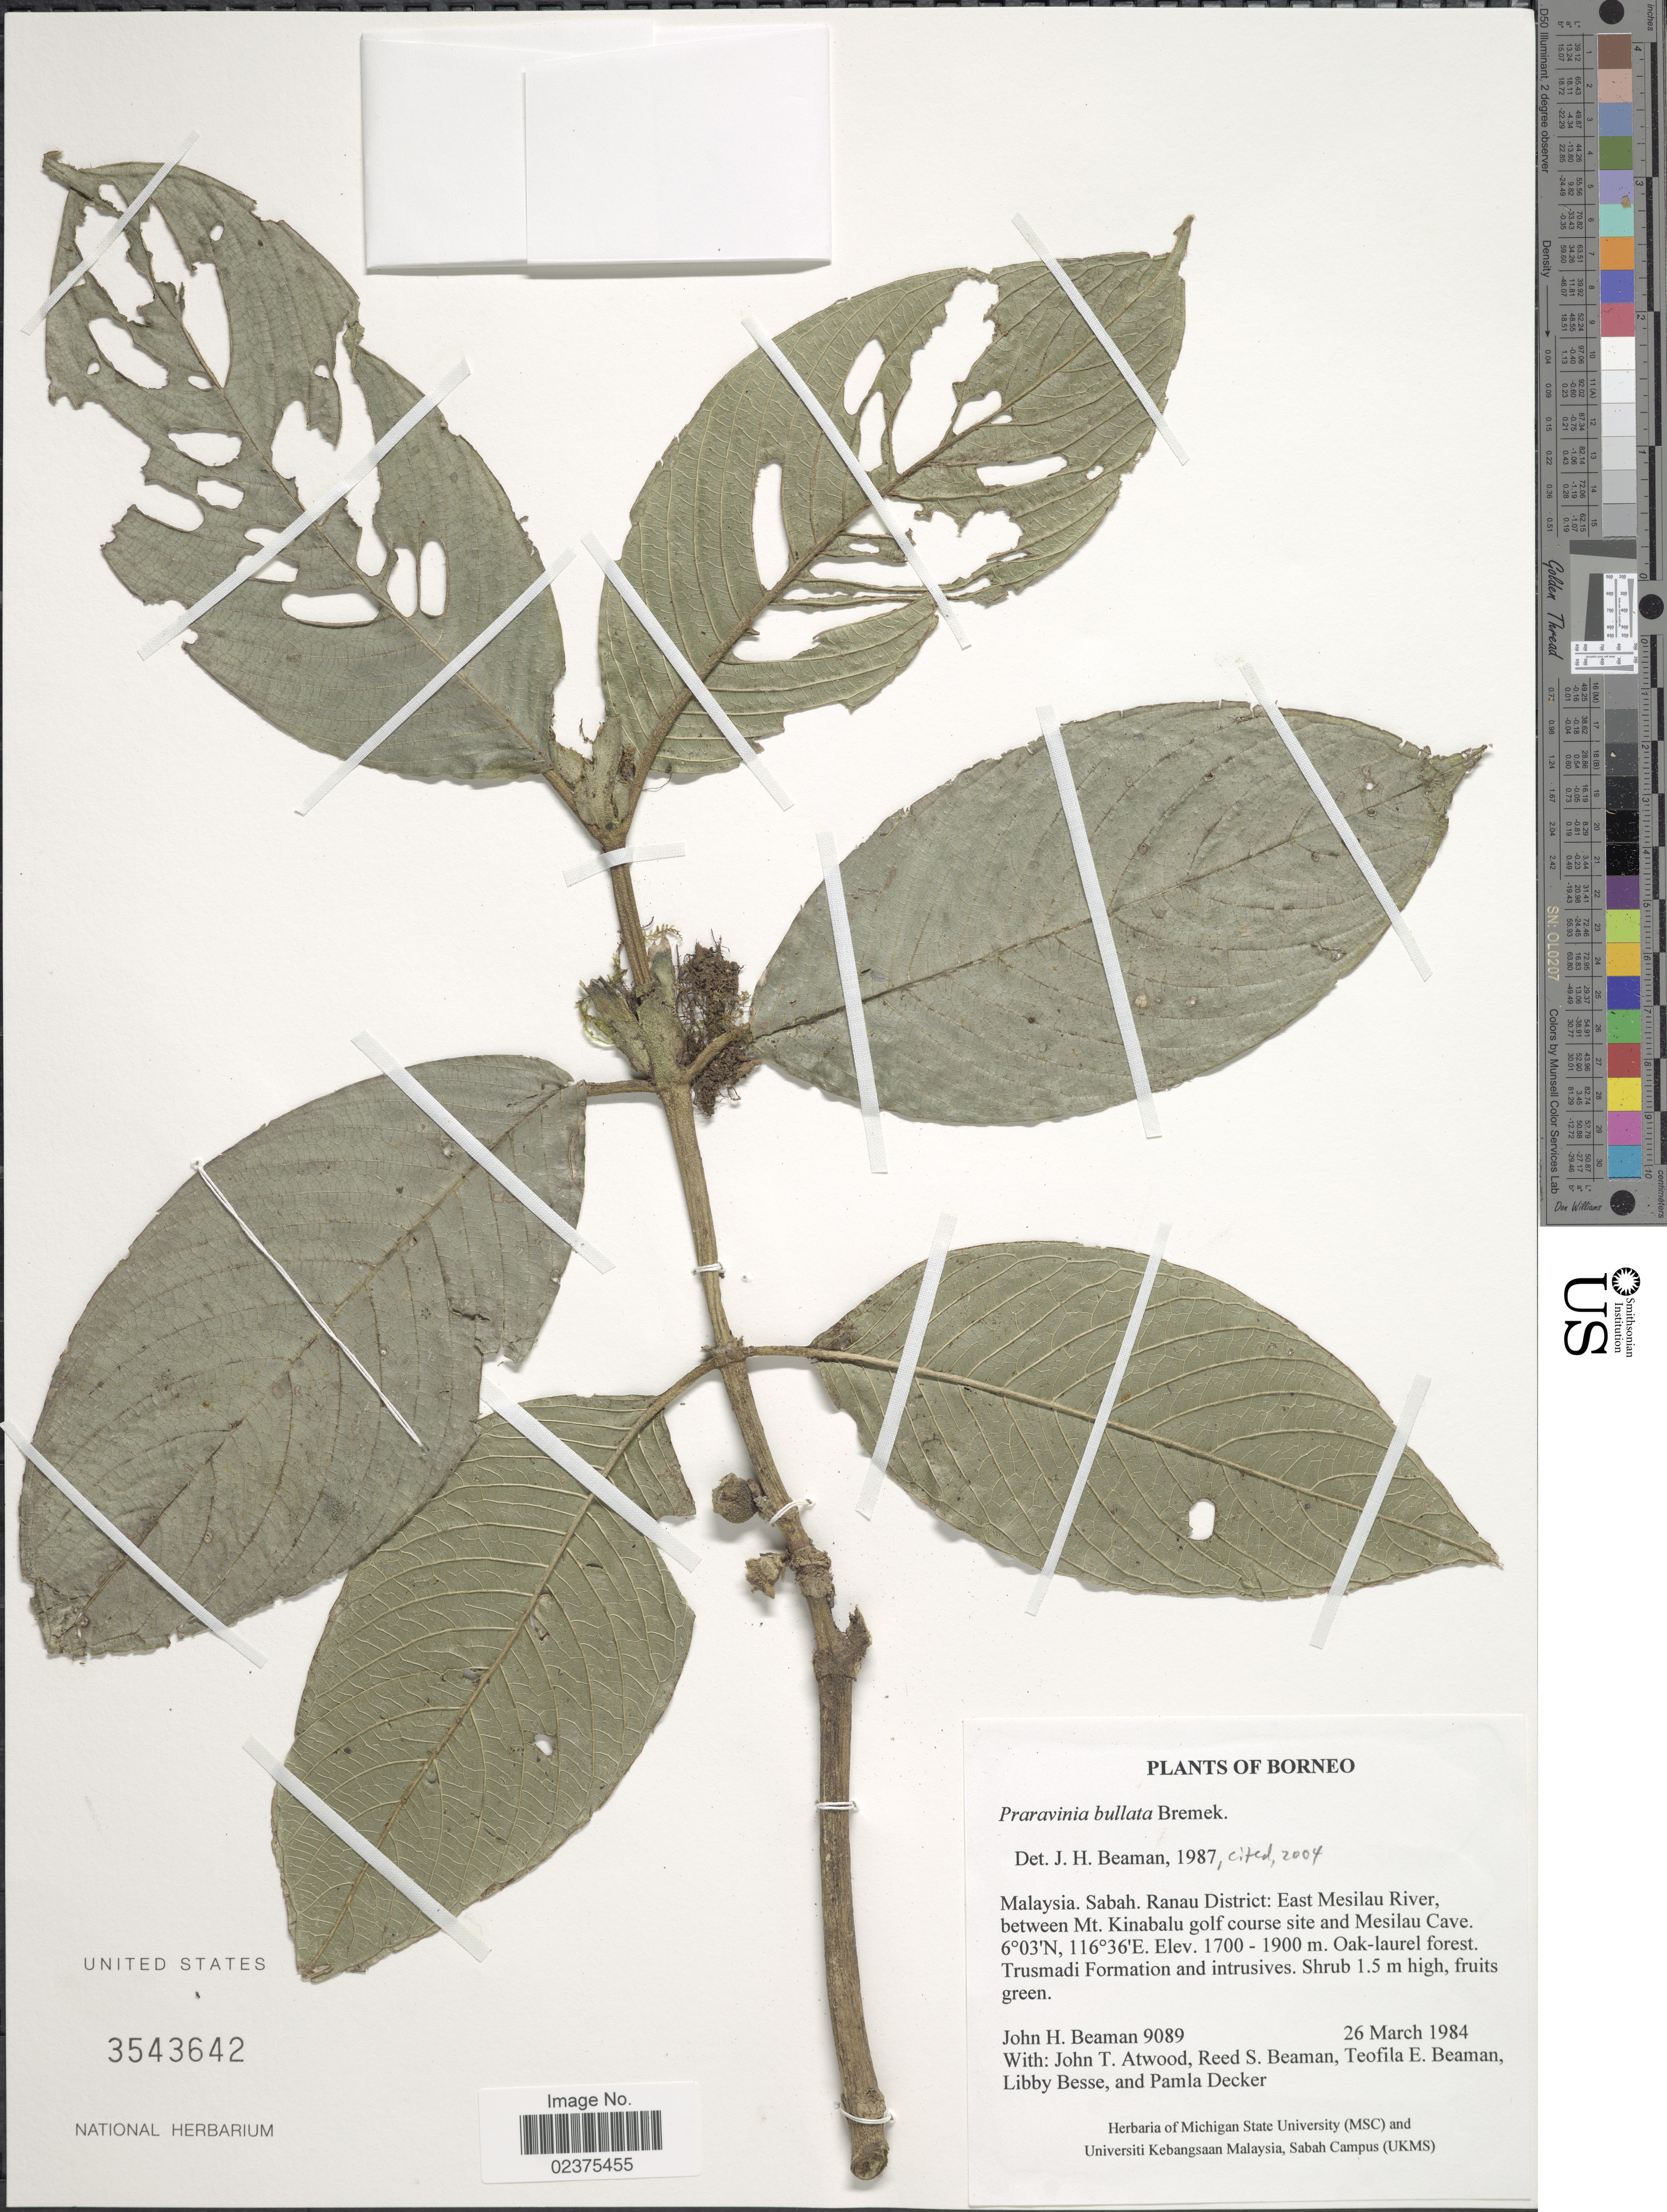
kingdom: Plantae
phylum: Tracheophyta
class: Magnoliopsida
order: Gentianales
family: Rubiaceae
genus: Praravinia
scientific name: Praravinia bullata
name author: Bremek.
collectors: J. H. Beaman, J. T. Atwood, R. S. Beaman, T. E. Beaman & et al.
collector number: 9089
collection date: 1984-03-26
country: Malaysia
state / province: Sabah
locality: Ranau District: East Mesilau River, between Mt. Kinabalu golf course site and Mesilau Cave, Borneo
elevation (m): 1700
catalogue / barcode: US 3543642